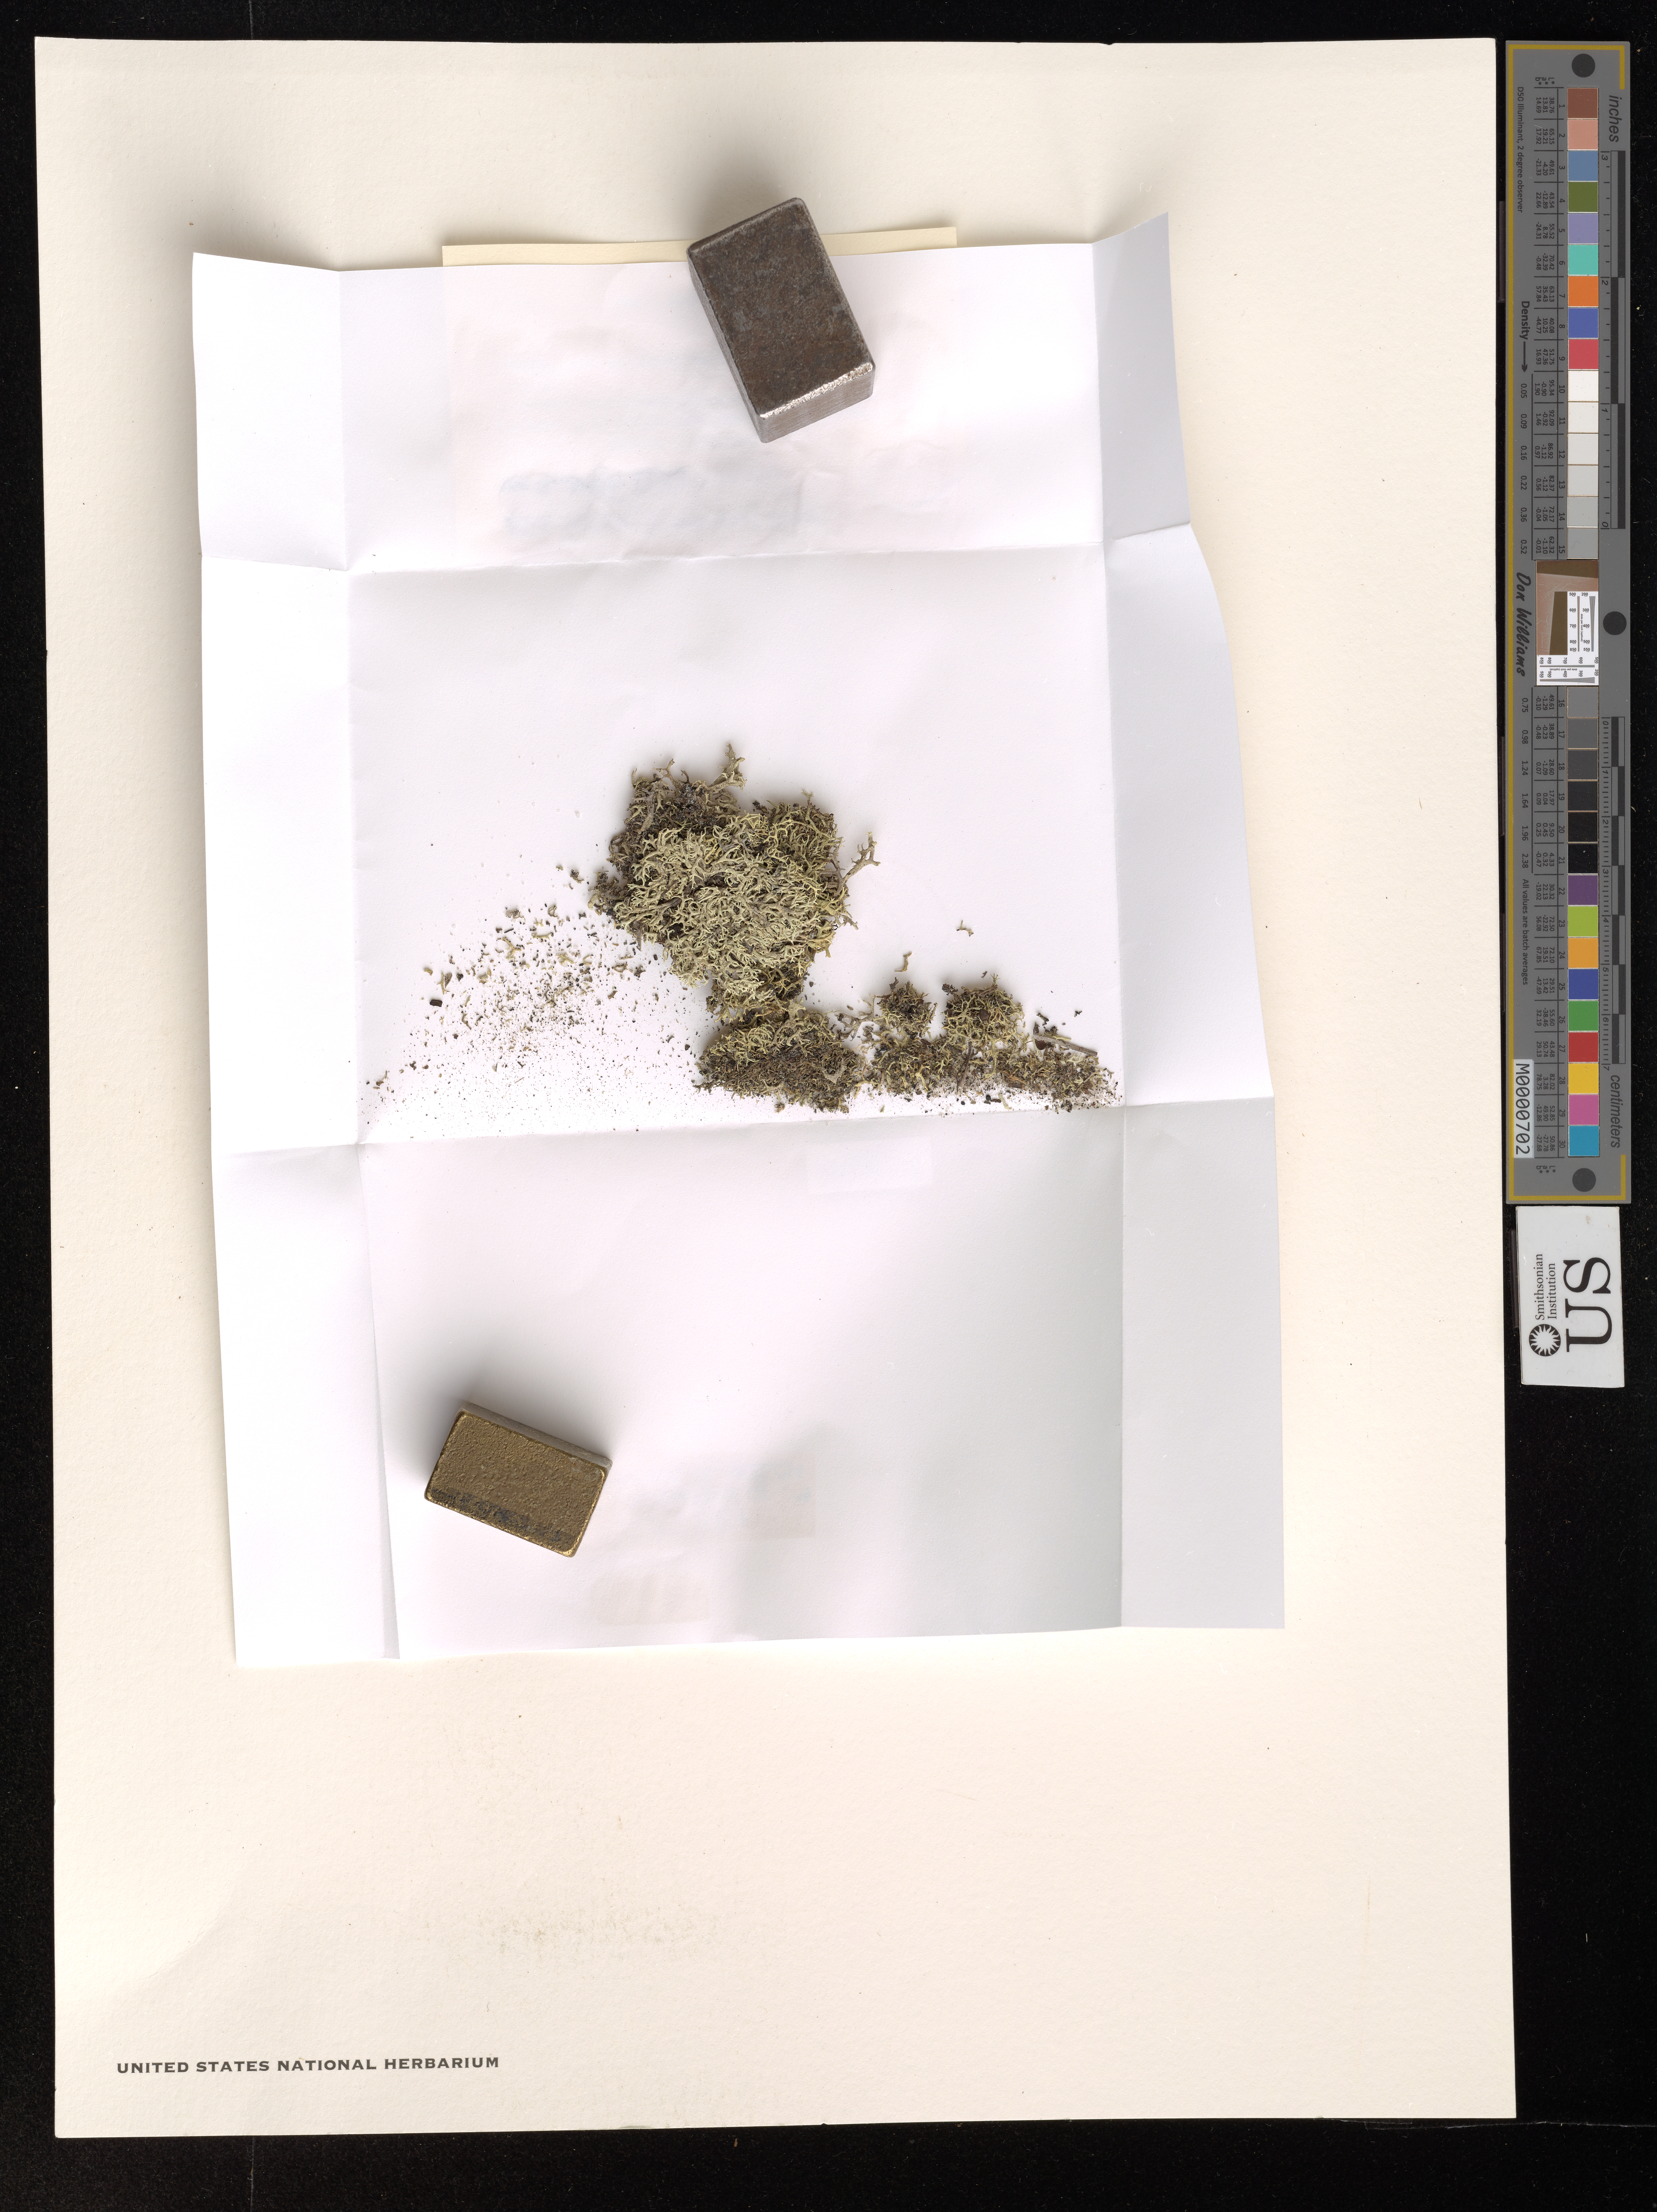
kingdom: Fungi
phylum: Ascomycota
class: Lecanoromycetes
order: Lecanorales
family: Cladoniaceae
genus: Cladonia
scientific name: Cladonia pachycladodes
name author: Vain. in Sandst.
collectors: R. Yahr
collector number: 3766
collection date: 2001-05-14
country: United States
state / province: North Carolina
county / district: Pender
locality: Pender Co. Holly Shelter Game Land, 0.05 mi N or gate at Annandale.